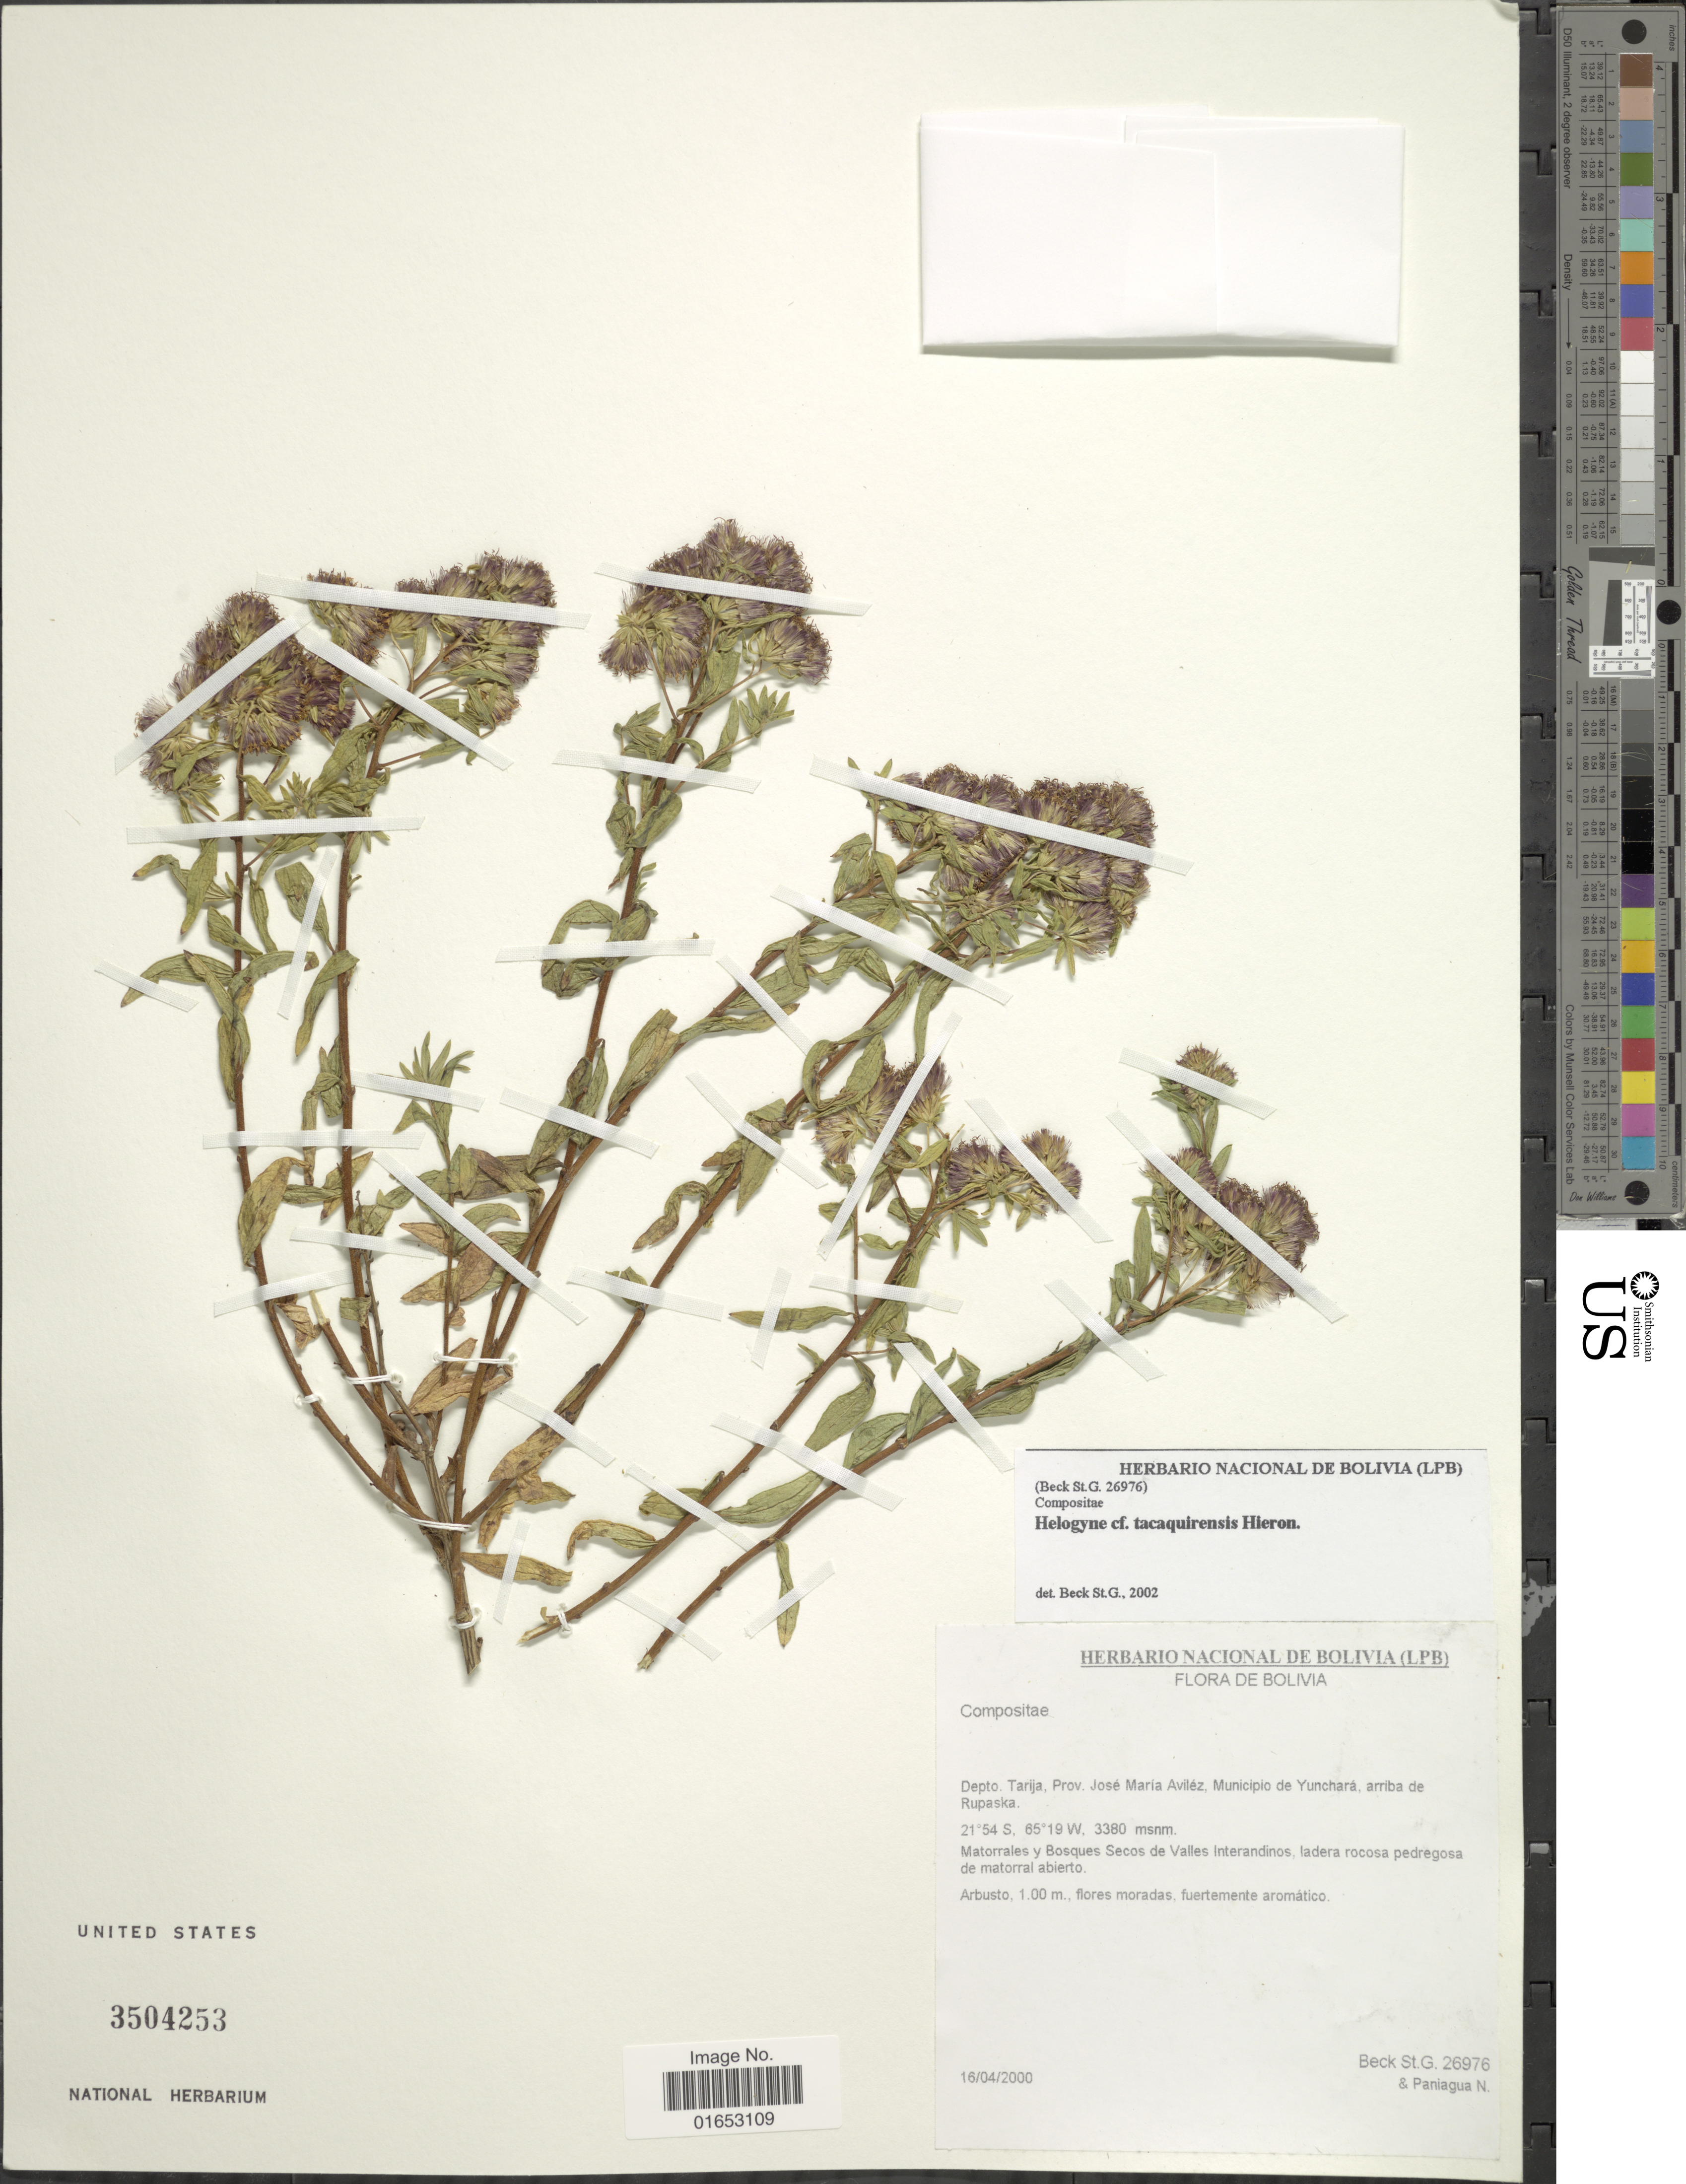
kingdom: Plantae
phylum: Tracheophyta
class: Magnoliopsida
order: Asterales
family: Asteraceae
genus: Helogyne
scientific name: Helogyne tacaquirensis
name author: Hieron. in Urban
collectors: S. G. Beck & N. Paniagua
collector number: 26976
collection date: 2000-04-16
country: Bolivia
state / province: Tarija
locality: Prov. José Maria Aviléz, Municipio de Yunchará, arriba de Rupaska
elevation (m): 3380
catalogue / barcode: US 3504253